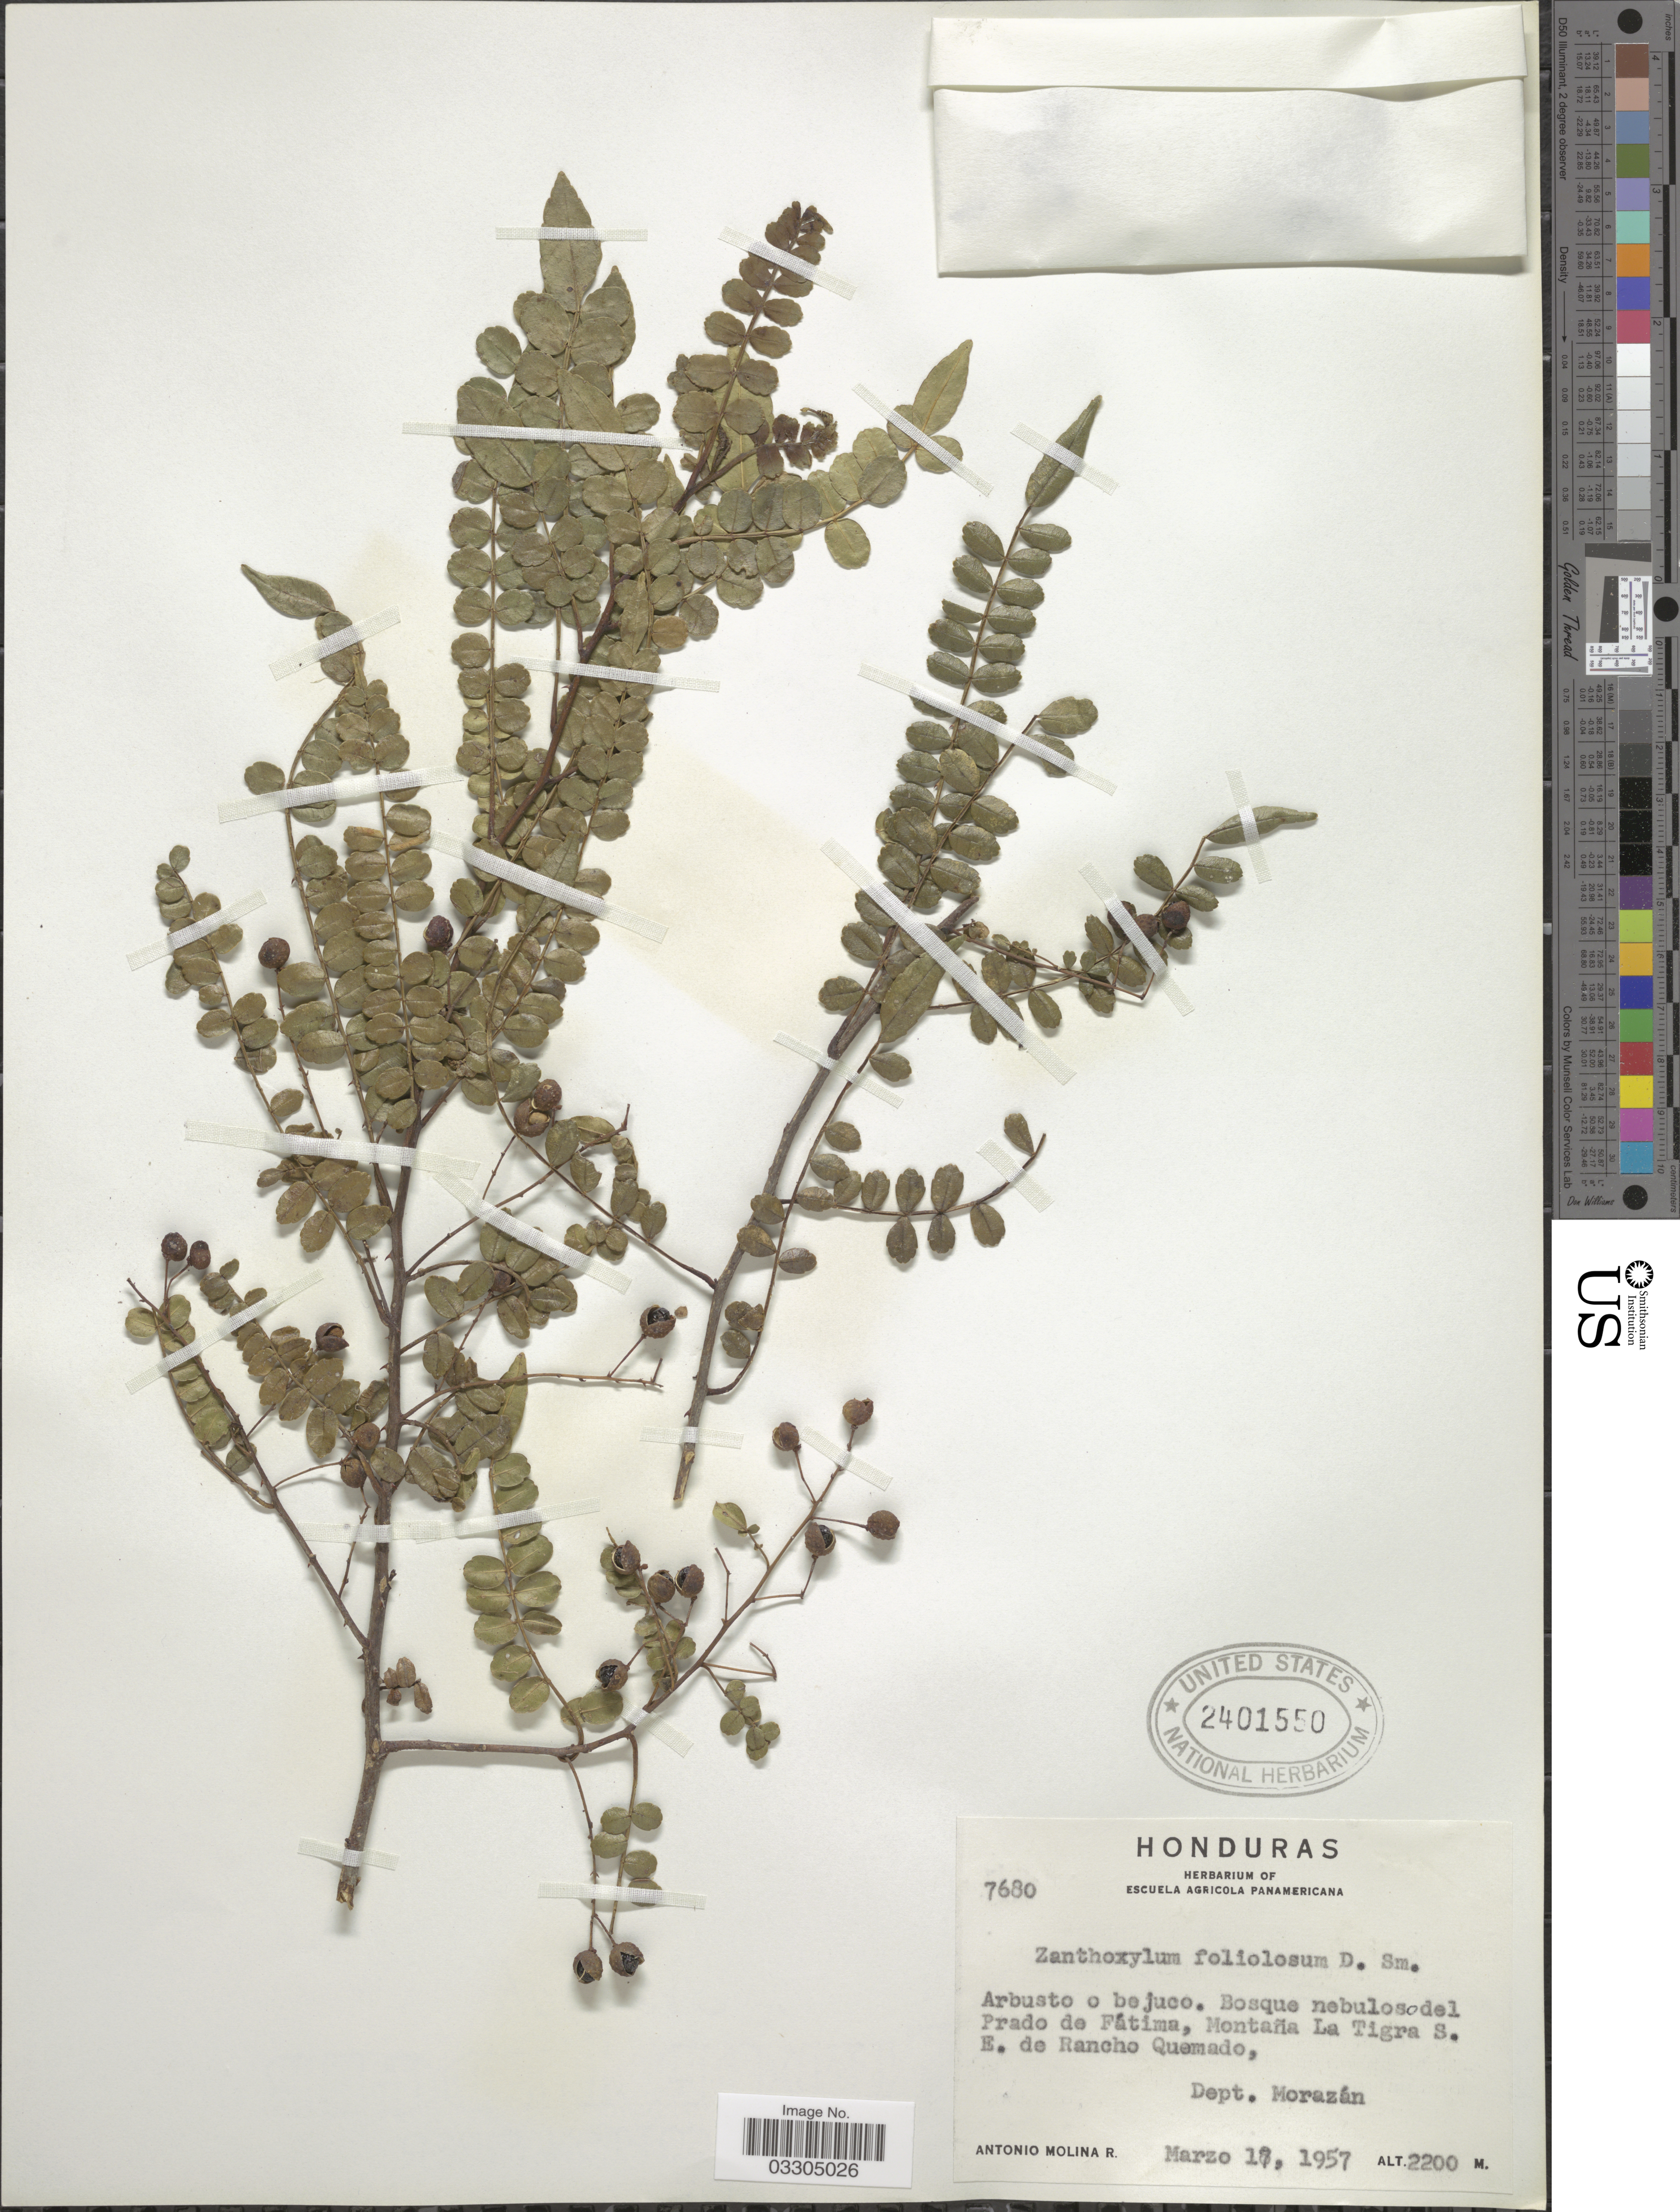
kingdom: Plantae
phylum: Tracheophyta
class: Magnoliopsida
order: Sapindales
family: Rutaceae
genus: Zanthoxylum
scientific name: Zanthoxylum foliolosum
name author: Donn. Sm.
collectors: A. Molina R.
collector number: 7680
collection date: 1957-03-17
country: Honduras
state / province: Fco. Morazán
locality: Prado de Fátima, Montaña La Tigra S. E. de Rancho Quemado, Dept. Morazán.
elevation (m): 2200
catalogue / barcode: US 2401550